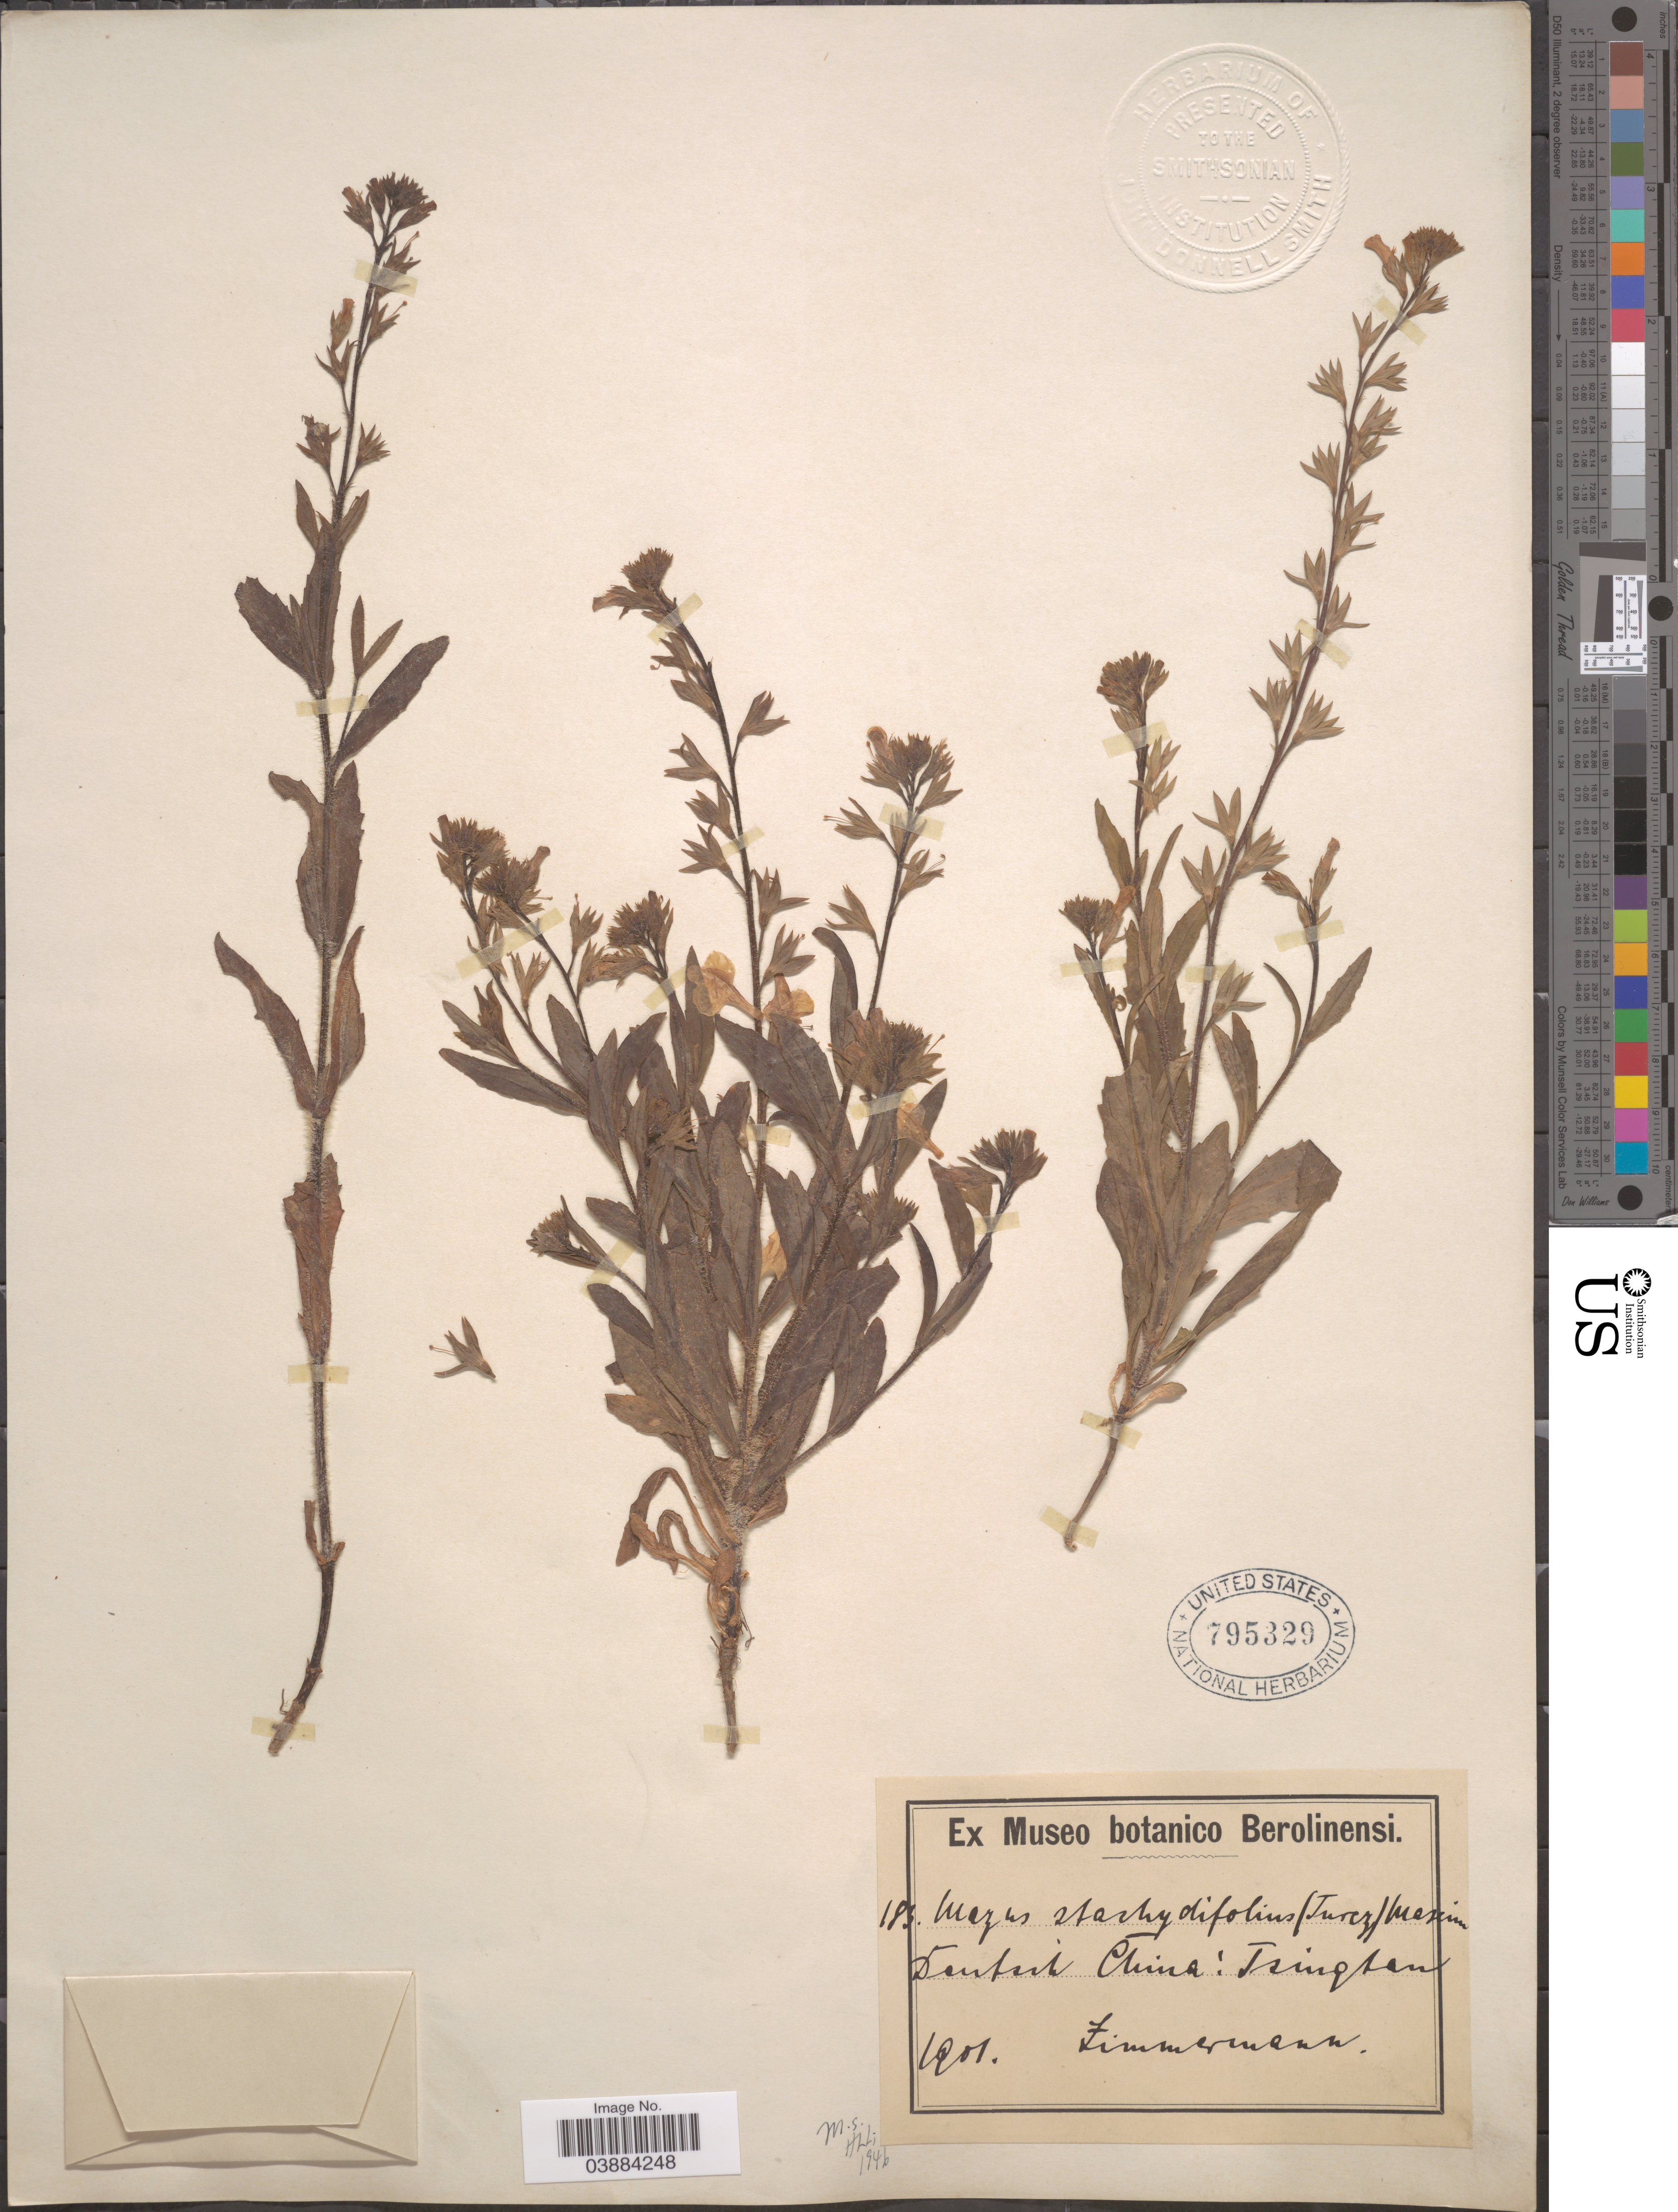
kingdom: Plantae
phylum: Tracheophyta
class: Magnoliopsida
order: Lamiales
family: Mazaceae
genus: Mazus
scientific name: Mazus stachydifolius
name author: (Turcz.) Maxim.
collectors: -. Zimmermann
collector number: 183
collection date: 1901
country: China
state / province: Shandong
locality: Deutsch China: Tsingtao.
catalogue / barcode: US 795329